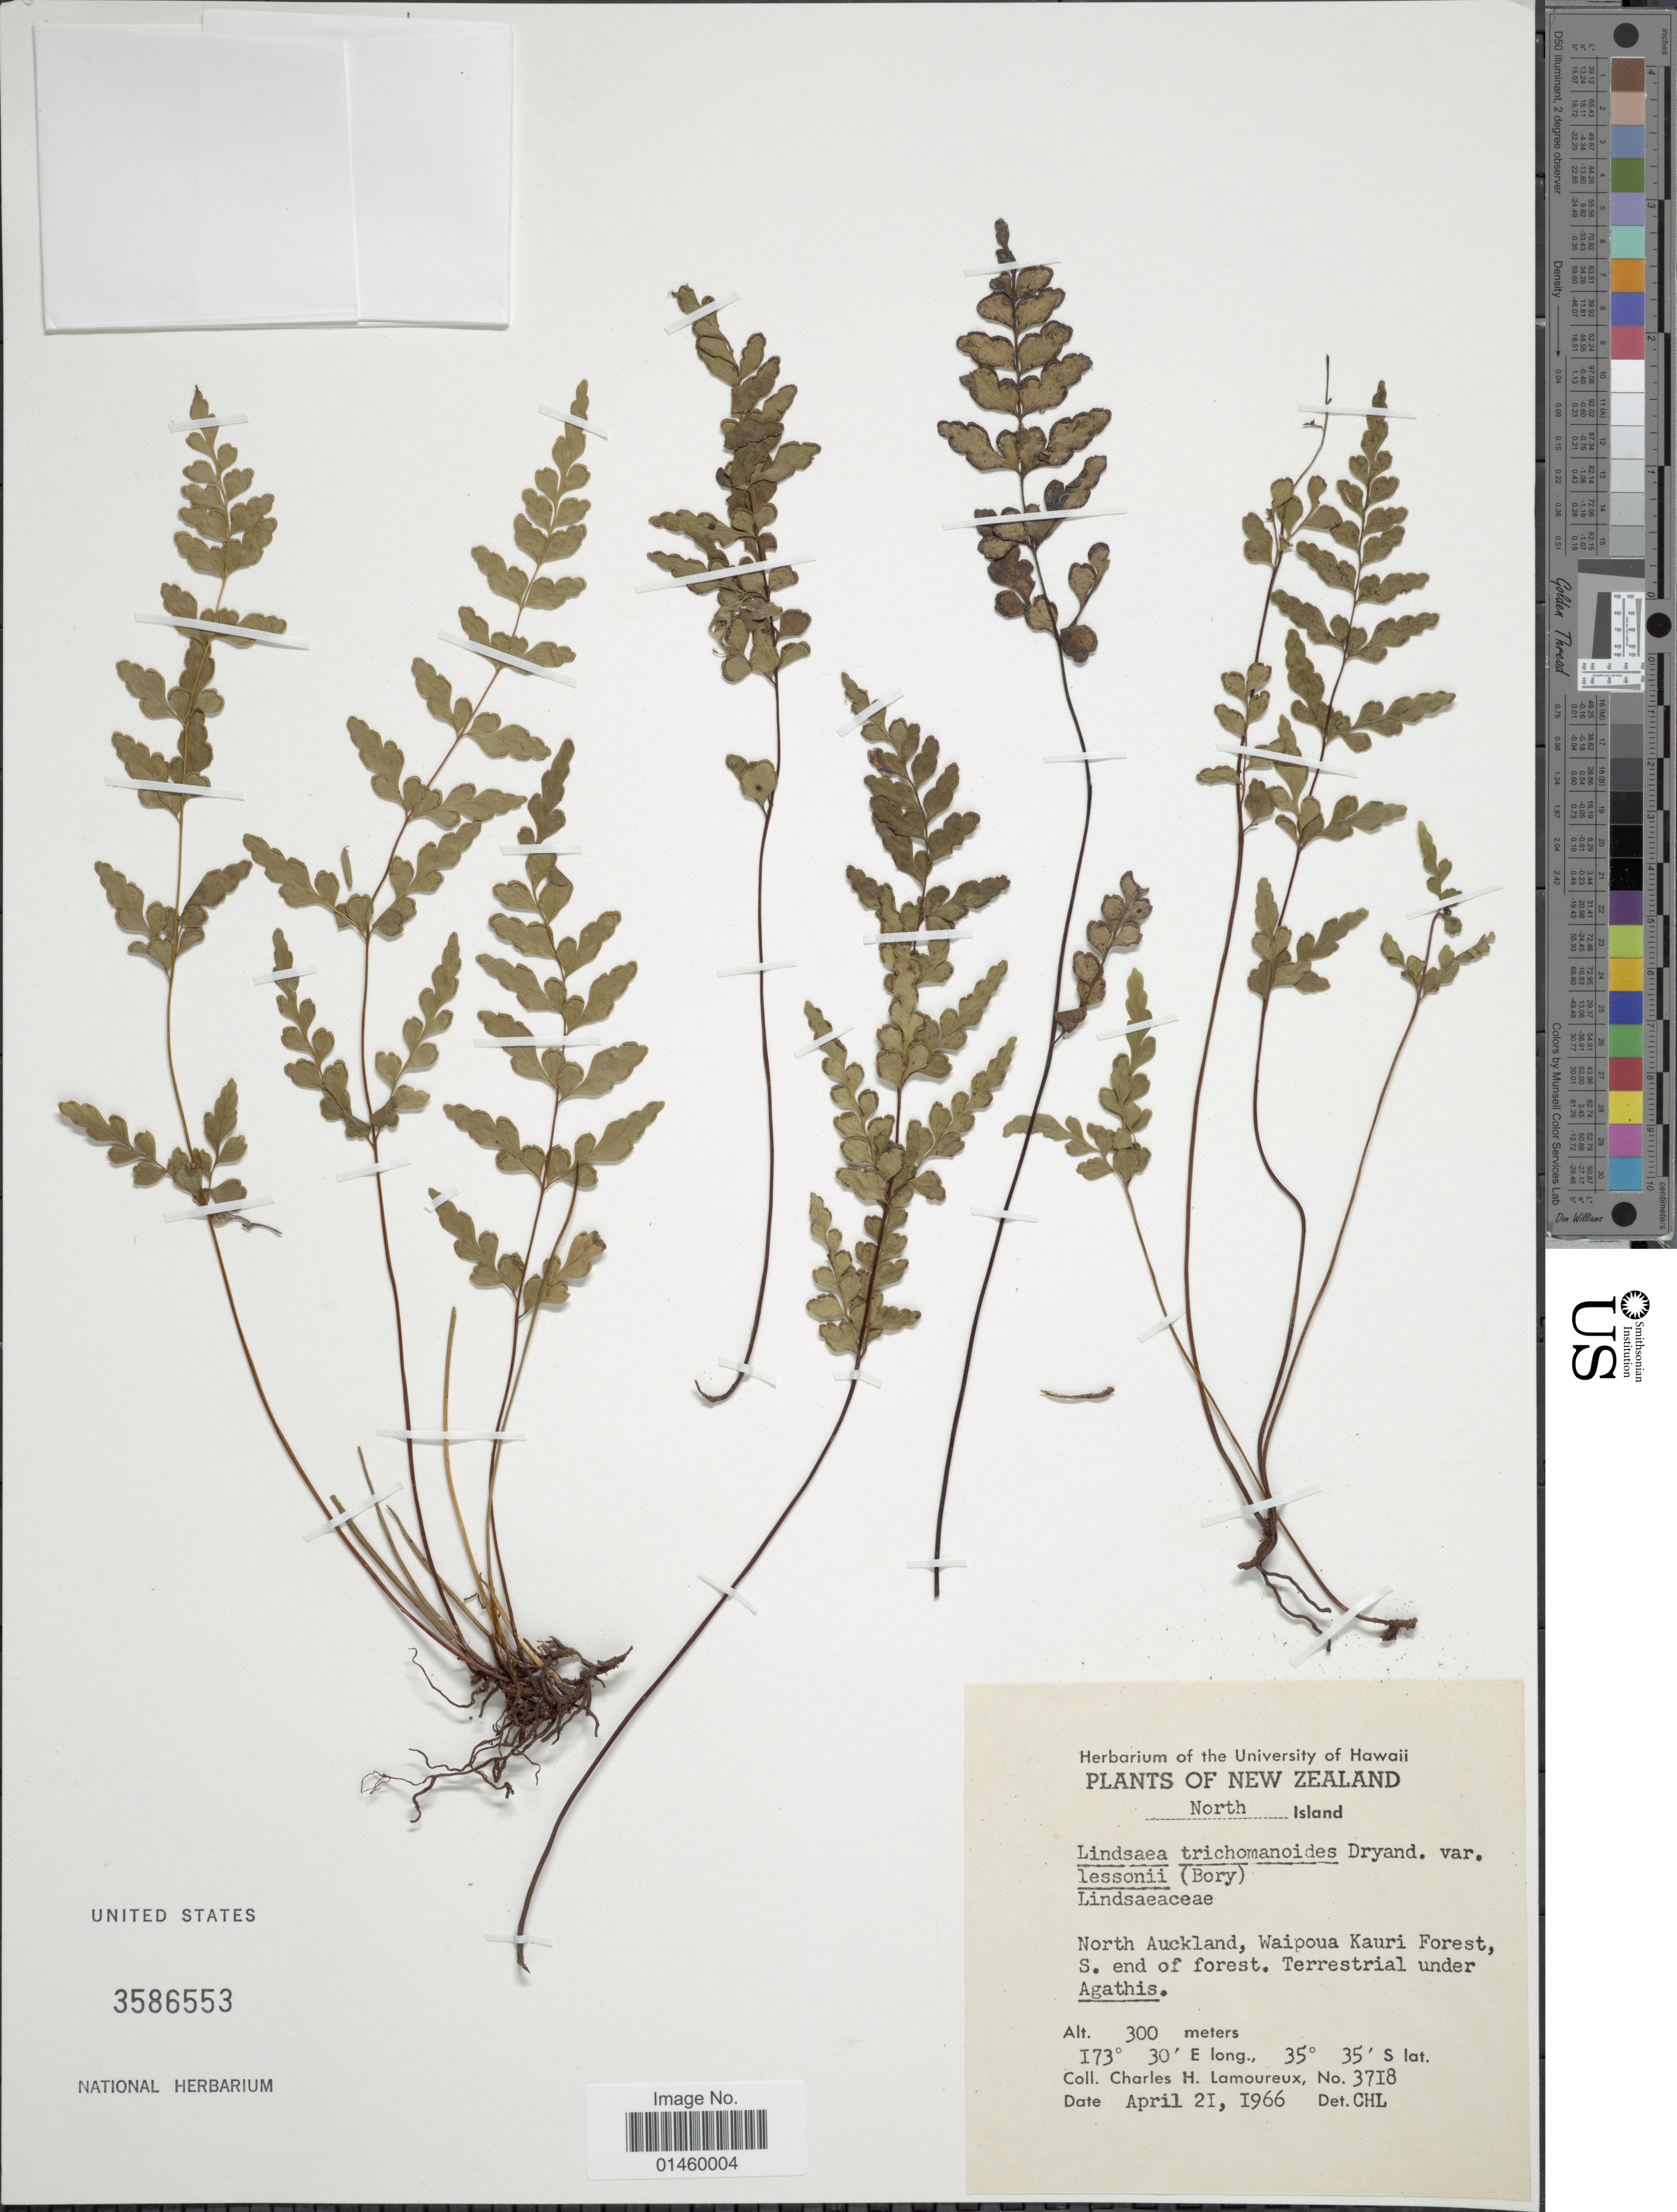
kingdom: Plantae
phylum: Tracheophyta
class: Polypodiopsida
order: Polypodiales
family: Lindsaeaceae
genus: Lindsaea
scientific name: Lindsaea trichomanoides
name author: Dryand.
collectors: C. Lamourex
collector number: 3718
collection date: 1966-04-21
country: New Zealand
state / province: Auckland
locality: North Island. North Auckland, Waipoua Kauri Forest, S. end of forest.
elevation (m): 300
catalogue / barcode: US 3586553